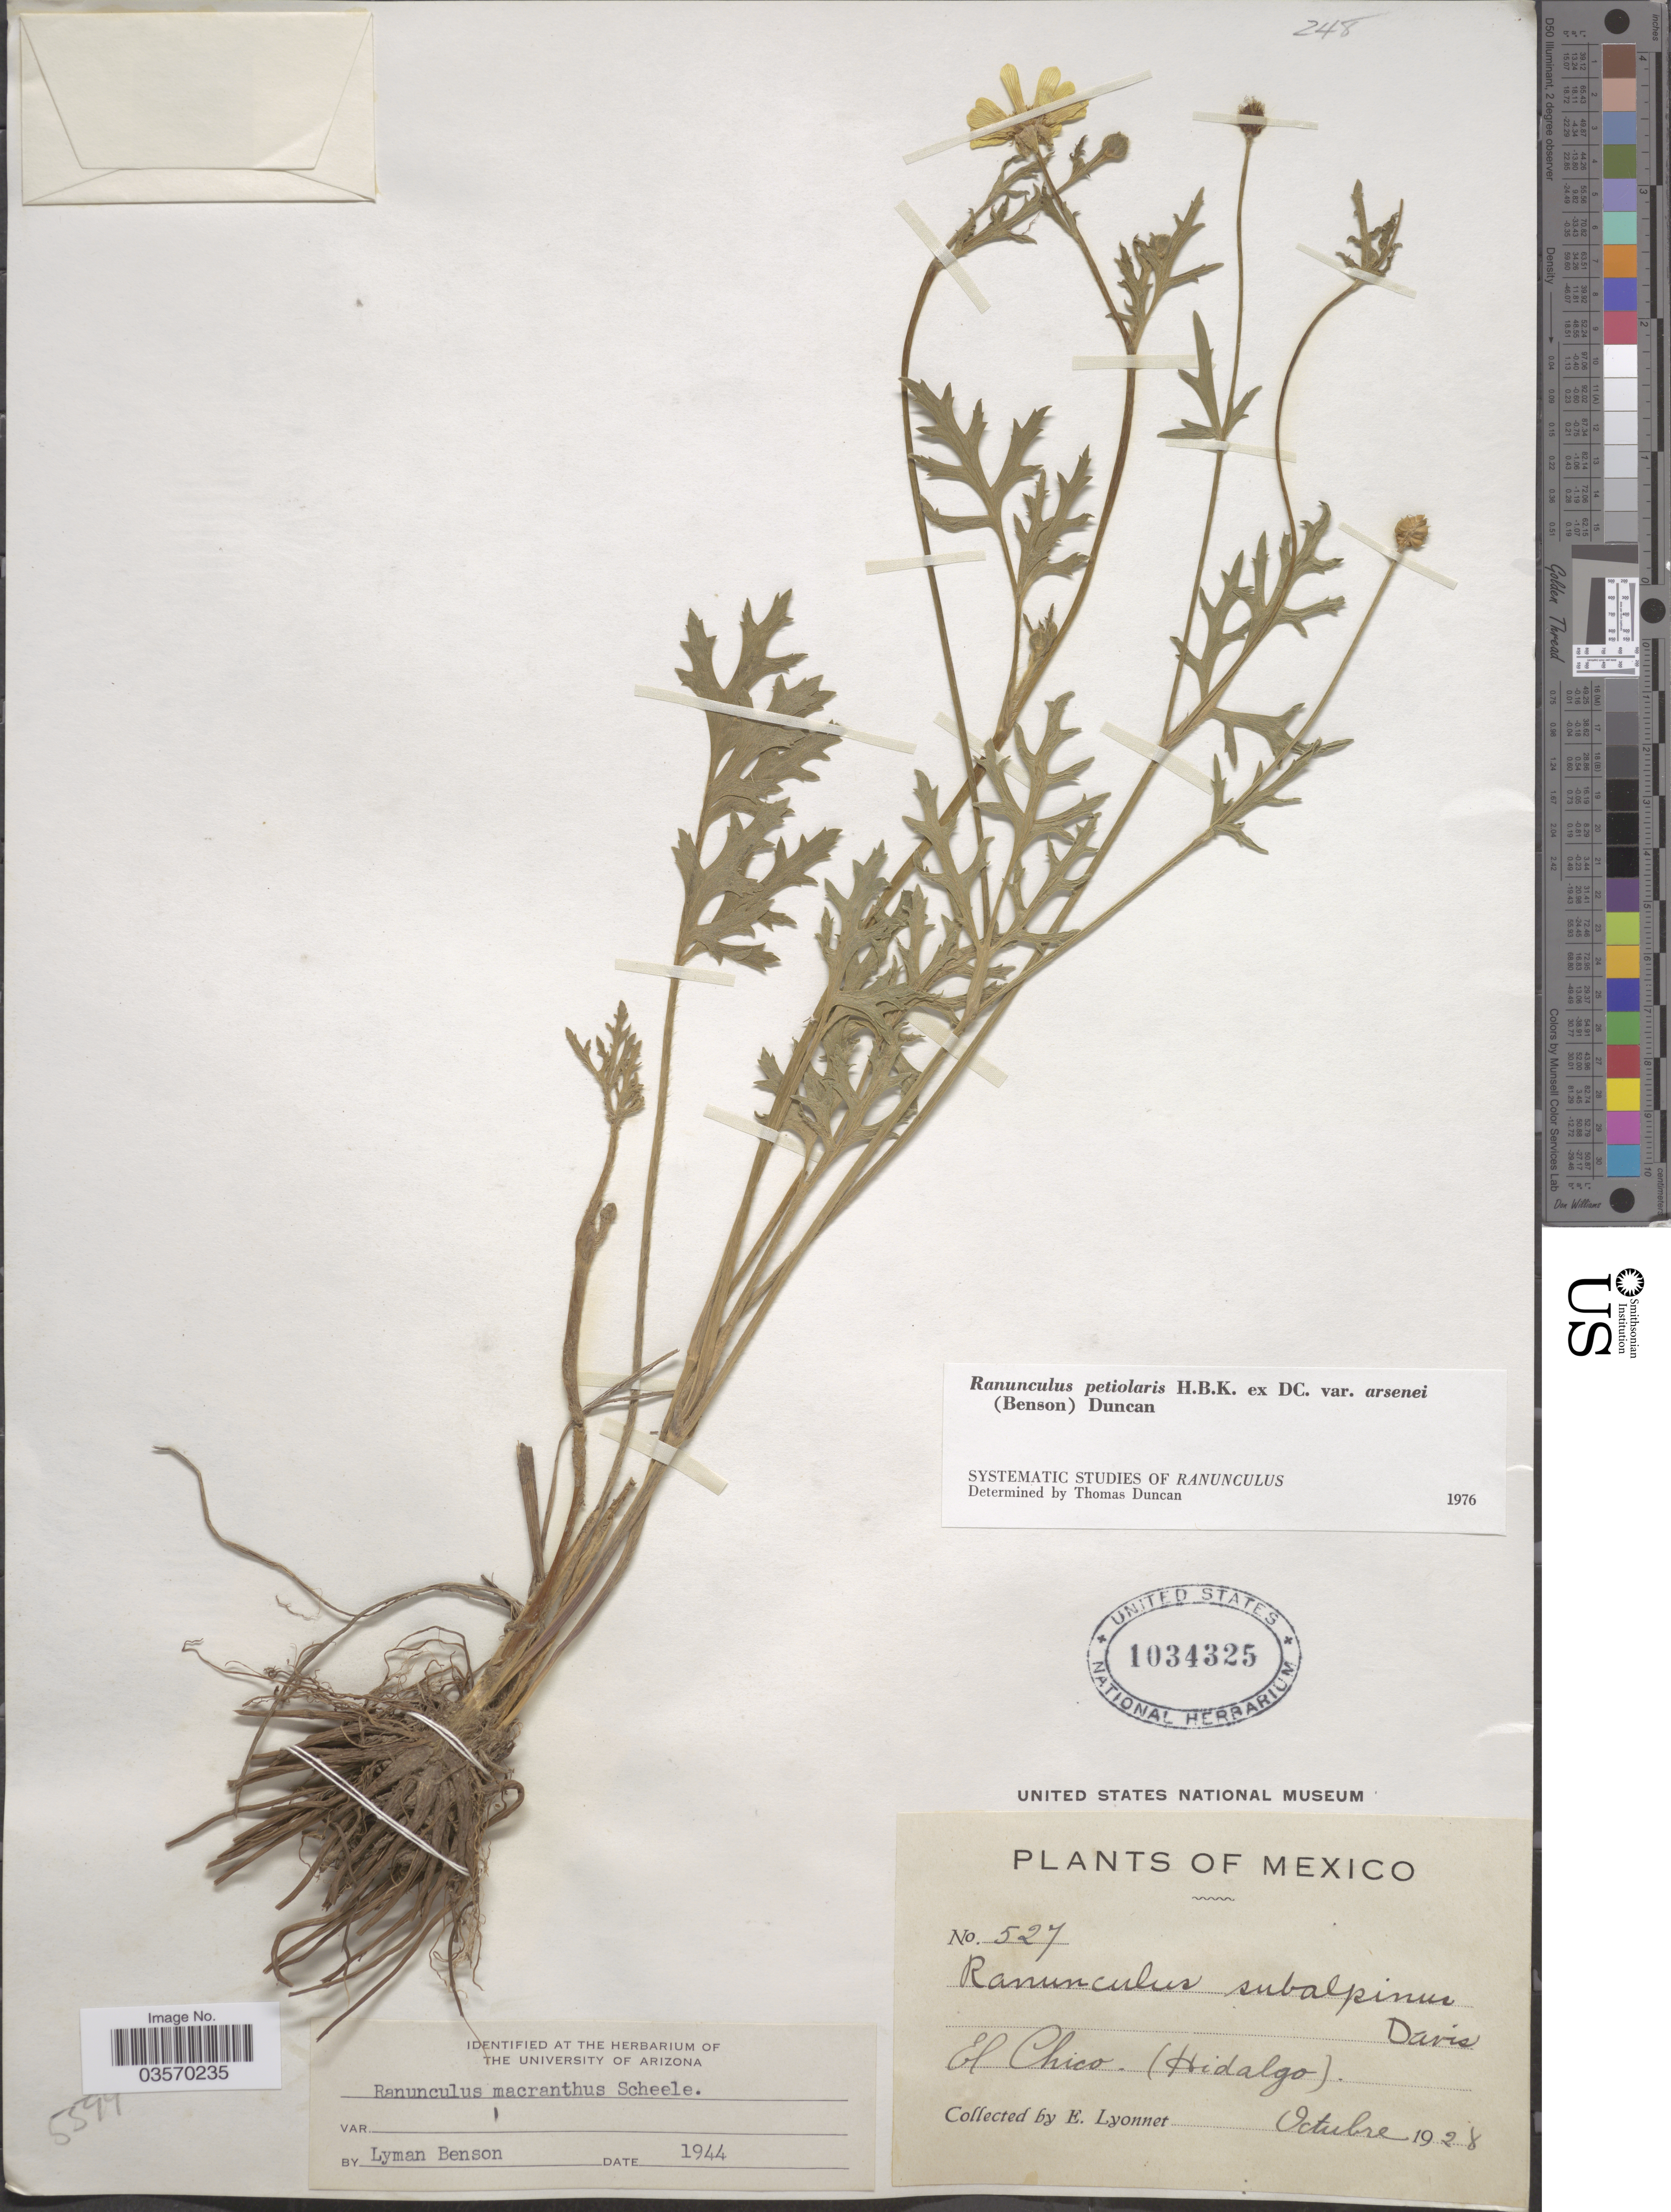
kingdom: Plantae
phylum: Tracheophyta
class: Magnoliopsida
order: Ranunculales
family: Ranunculaceae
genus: Ranunculus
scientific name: Ranunculus petiolaris var. arsenei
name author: (L.D. Benson) Duncan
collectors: E. Lyonnet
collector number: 527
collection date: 1928-10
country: Mexico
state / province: Hidalgo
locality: El Chico.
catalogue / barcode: US 1034325